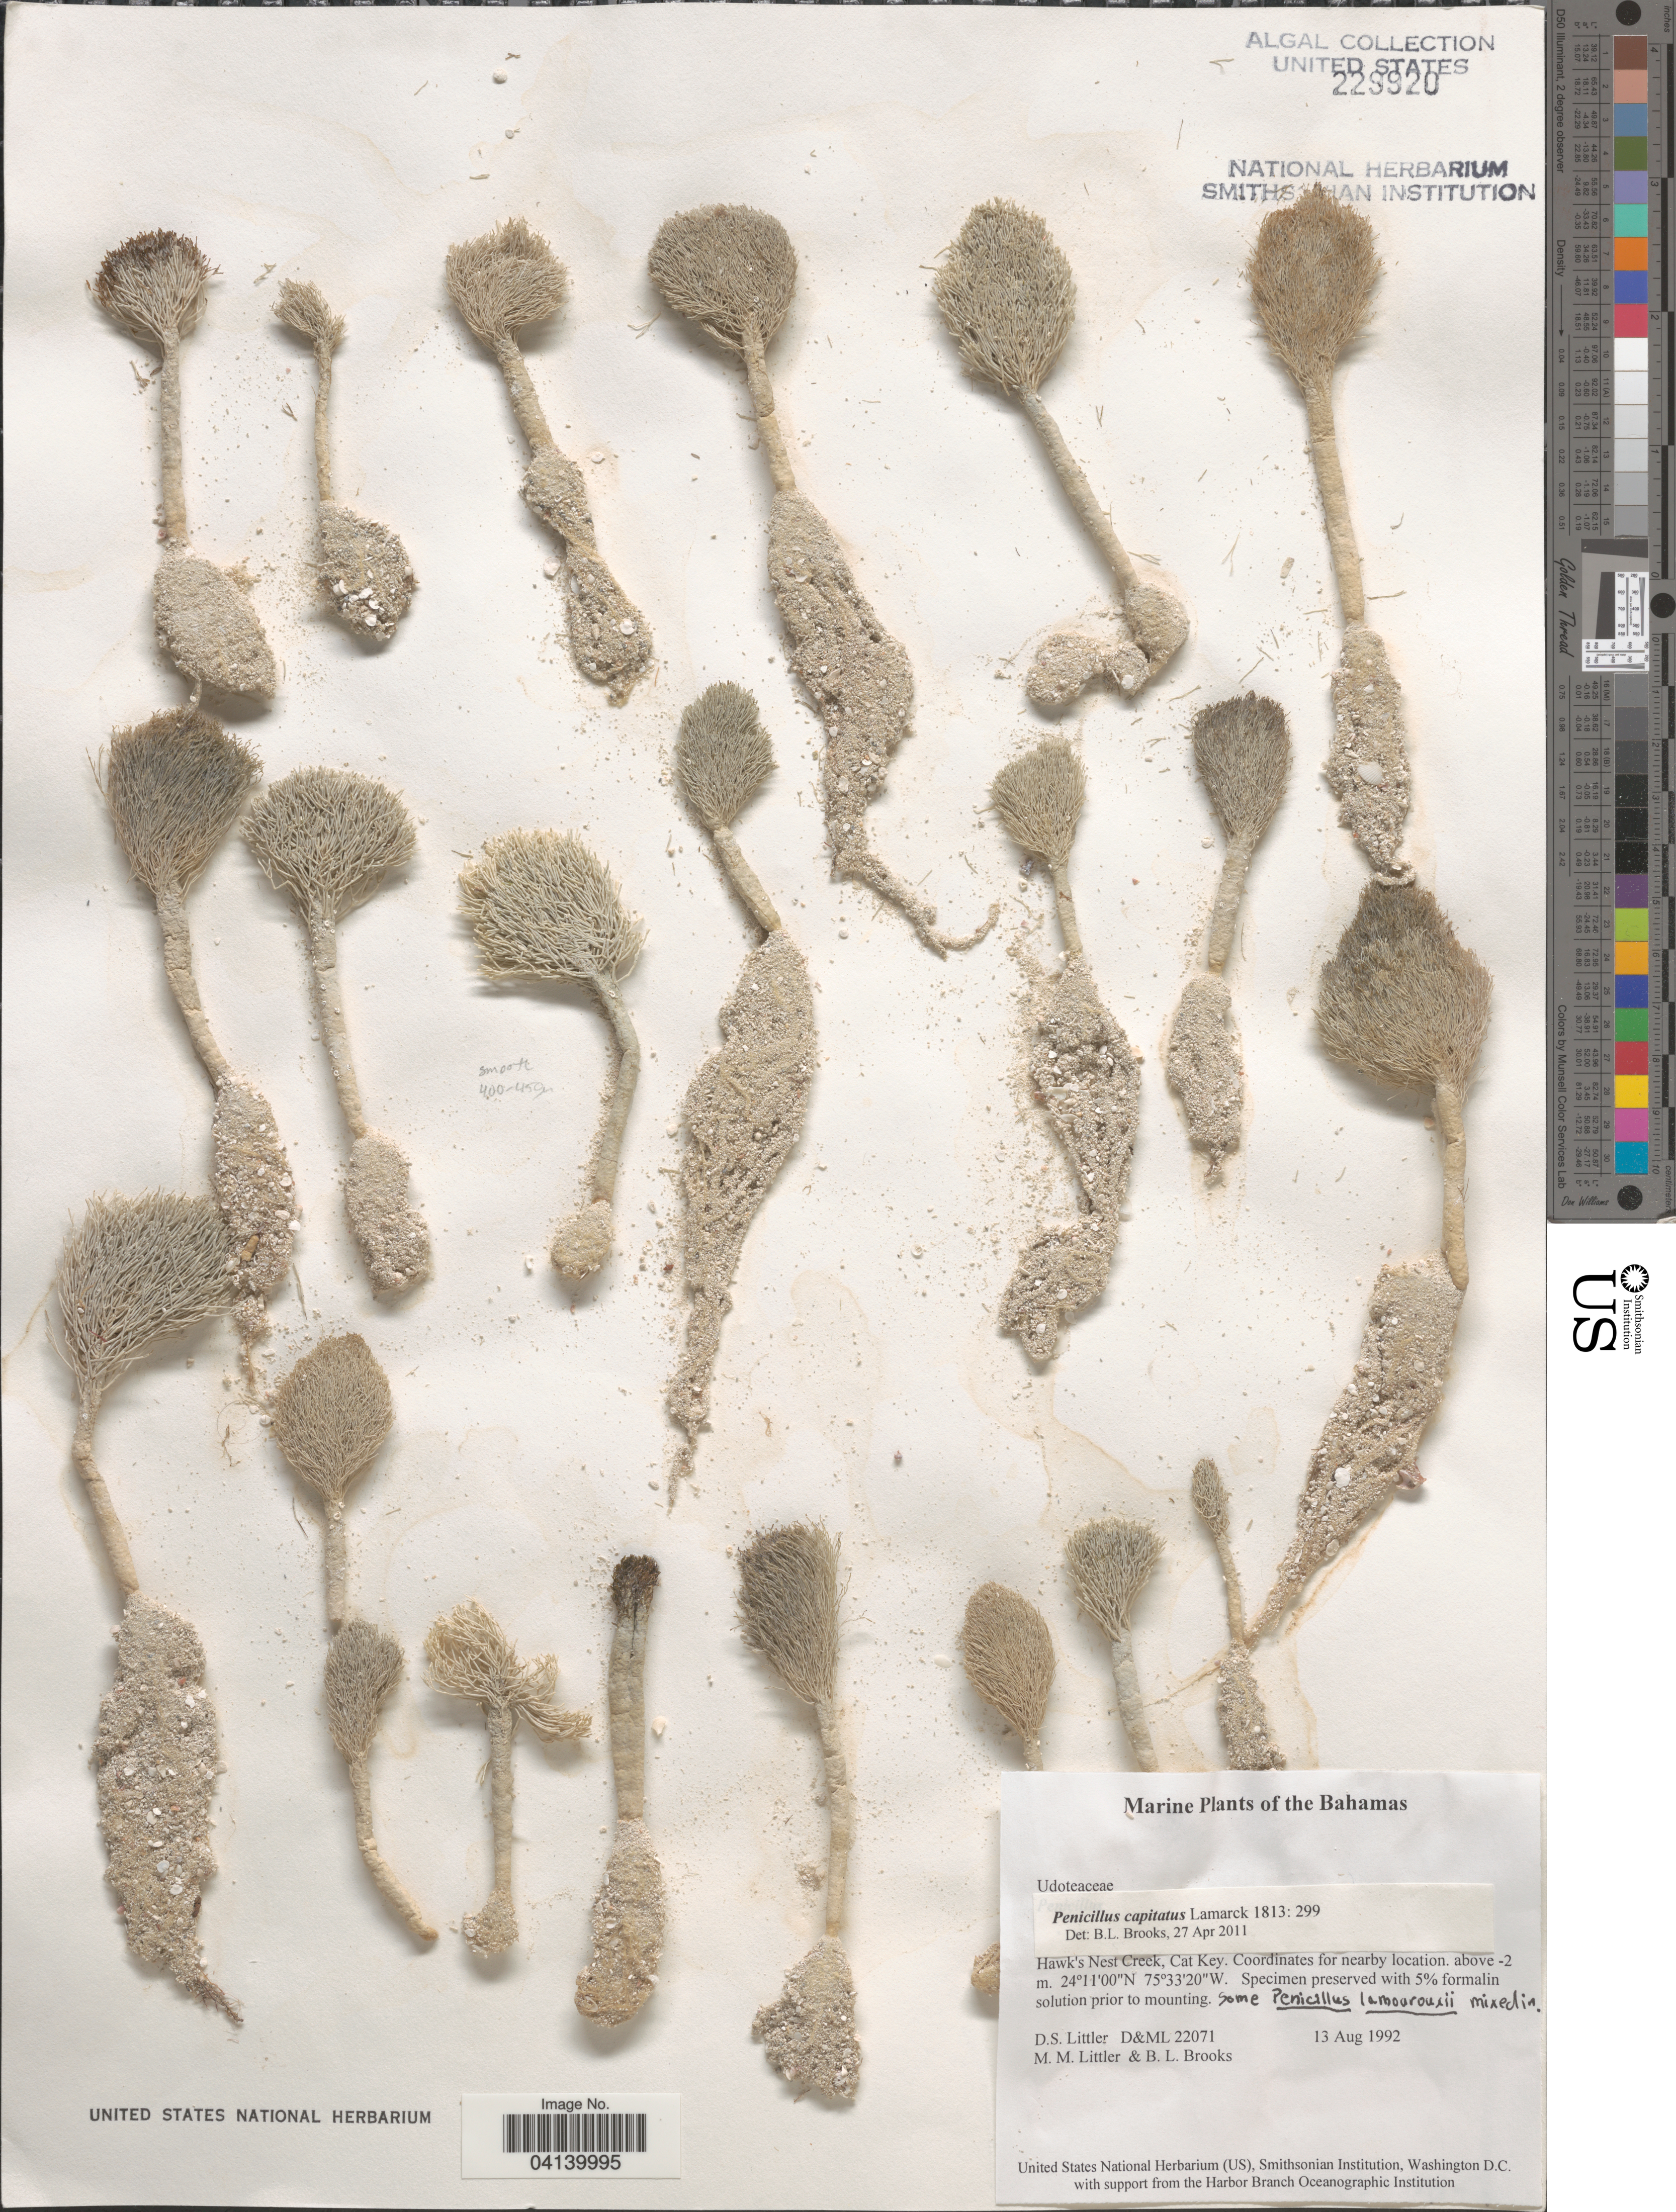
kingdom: Plantae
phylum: Chlorophyta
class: Ulvophyceae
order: Bryopsidales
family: Udoteaceae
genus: Penicillus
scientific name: Penicillus capitatus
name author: Lam.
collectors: D. S. Littler & B. Brooks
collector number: D&ML22071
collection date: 1992-08-13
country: Bahamas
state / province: Bimini and Cat Cay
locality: Hawk's Nest Creek, Cat Key. Coordinates from nearby location.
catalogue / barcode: US 229920